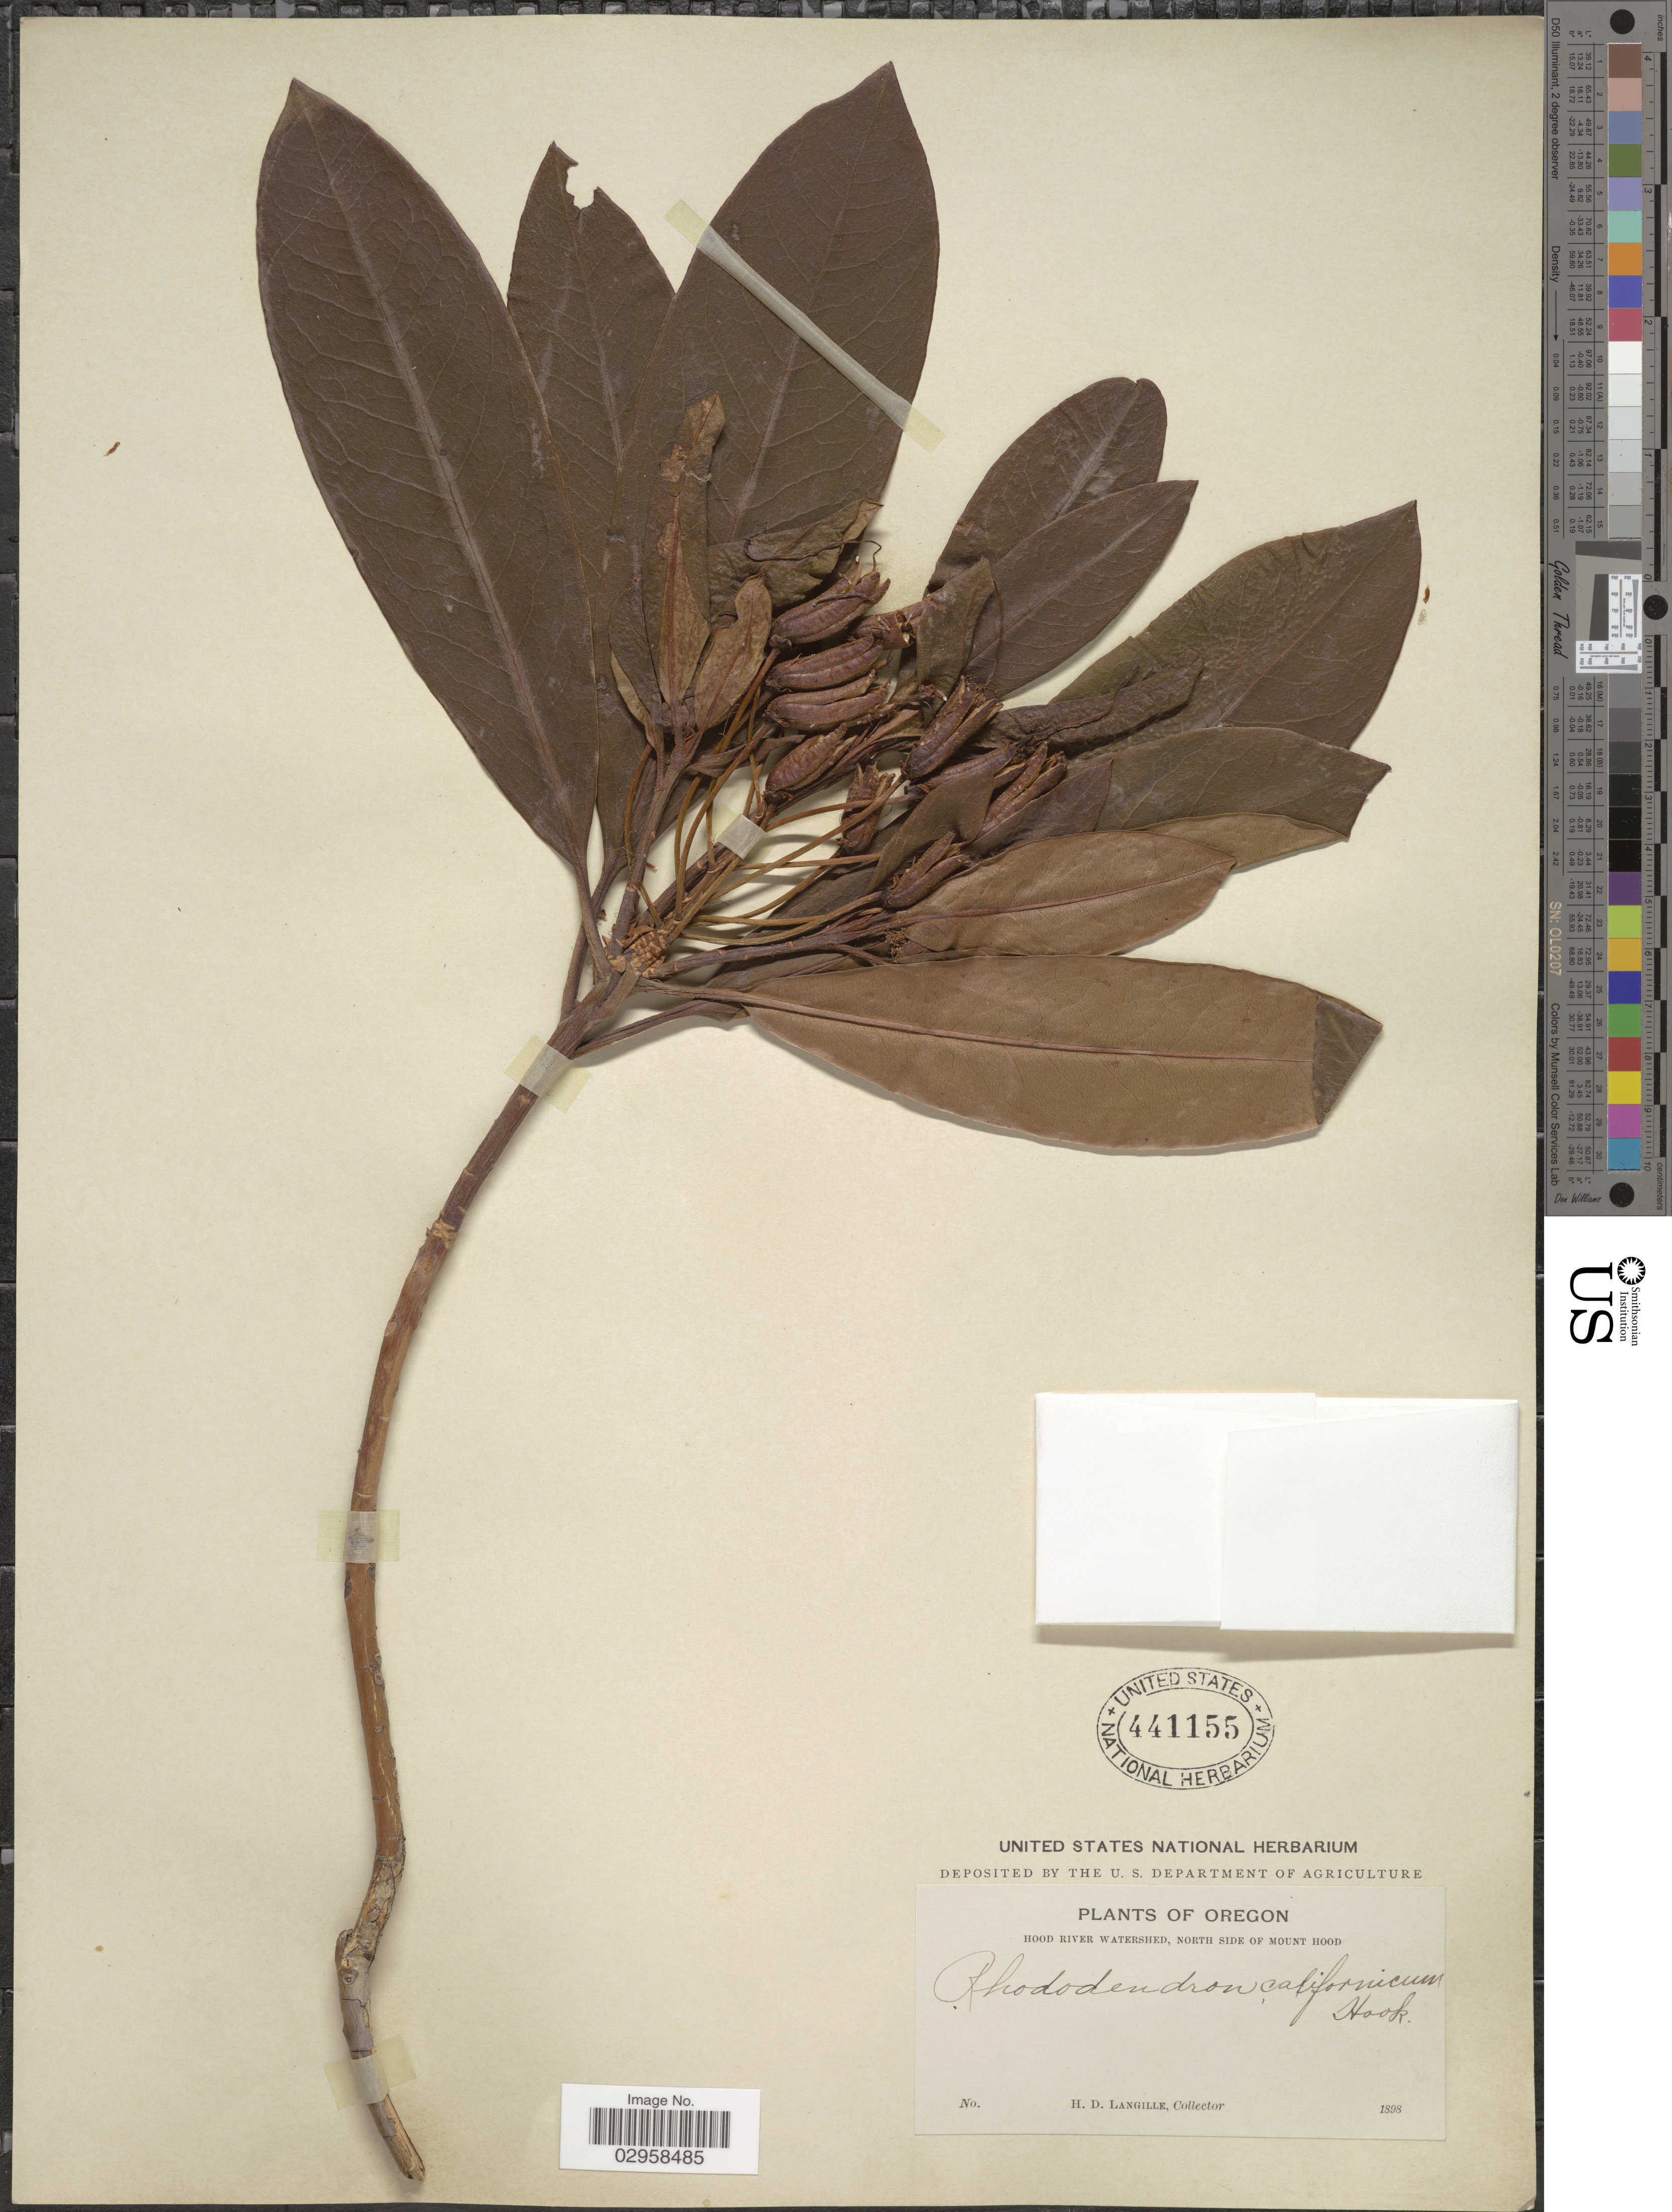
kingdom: Plantae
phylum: Tracheophyta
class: Magnoliopsida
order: Ericales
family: Ericaceae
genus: Rhododendron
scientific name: Rhododendron macrophyllum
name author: D. Don ex G. Don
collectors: H. Langille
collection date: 1898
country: United States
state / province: Oregon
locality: Hood River watershed, north side of Mount Hood.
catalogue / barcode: US 441155